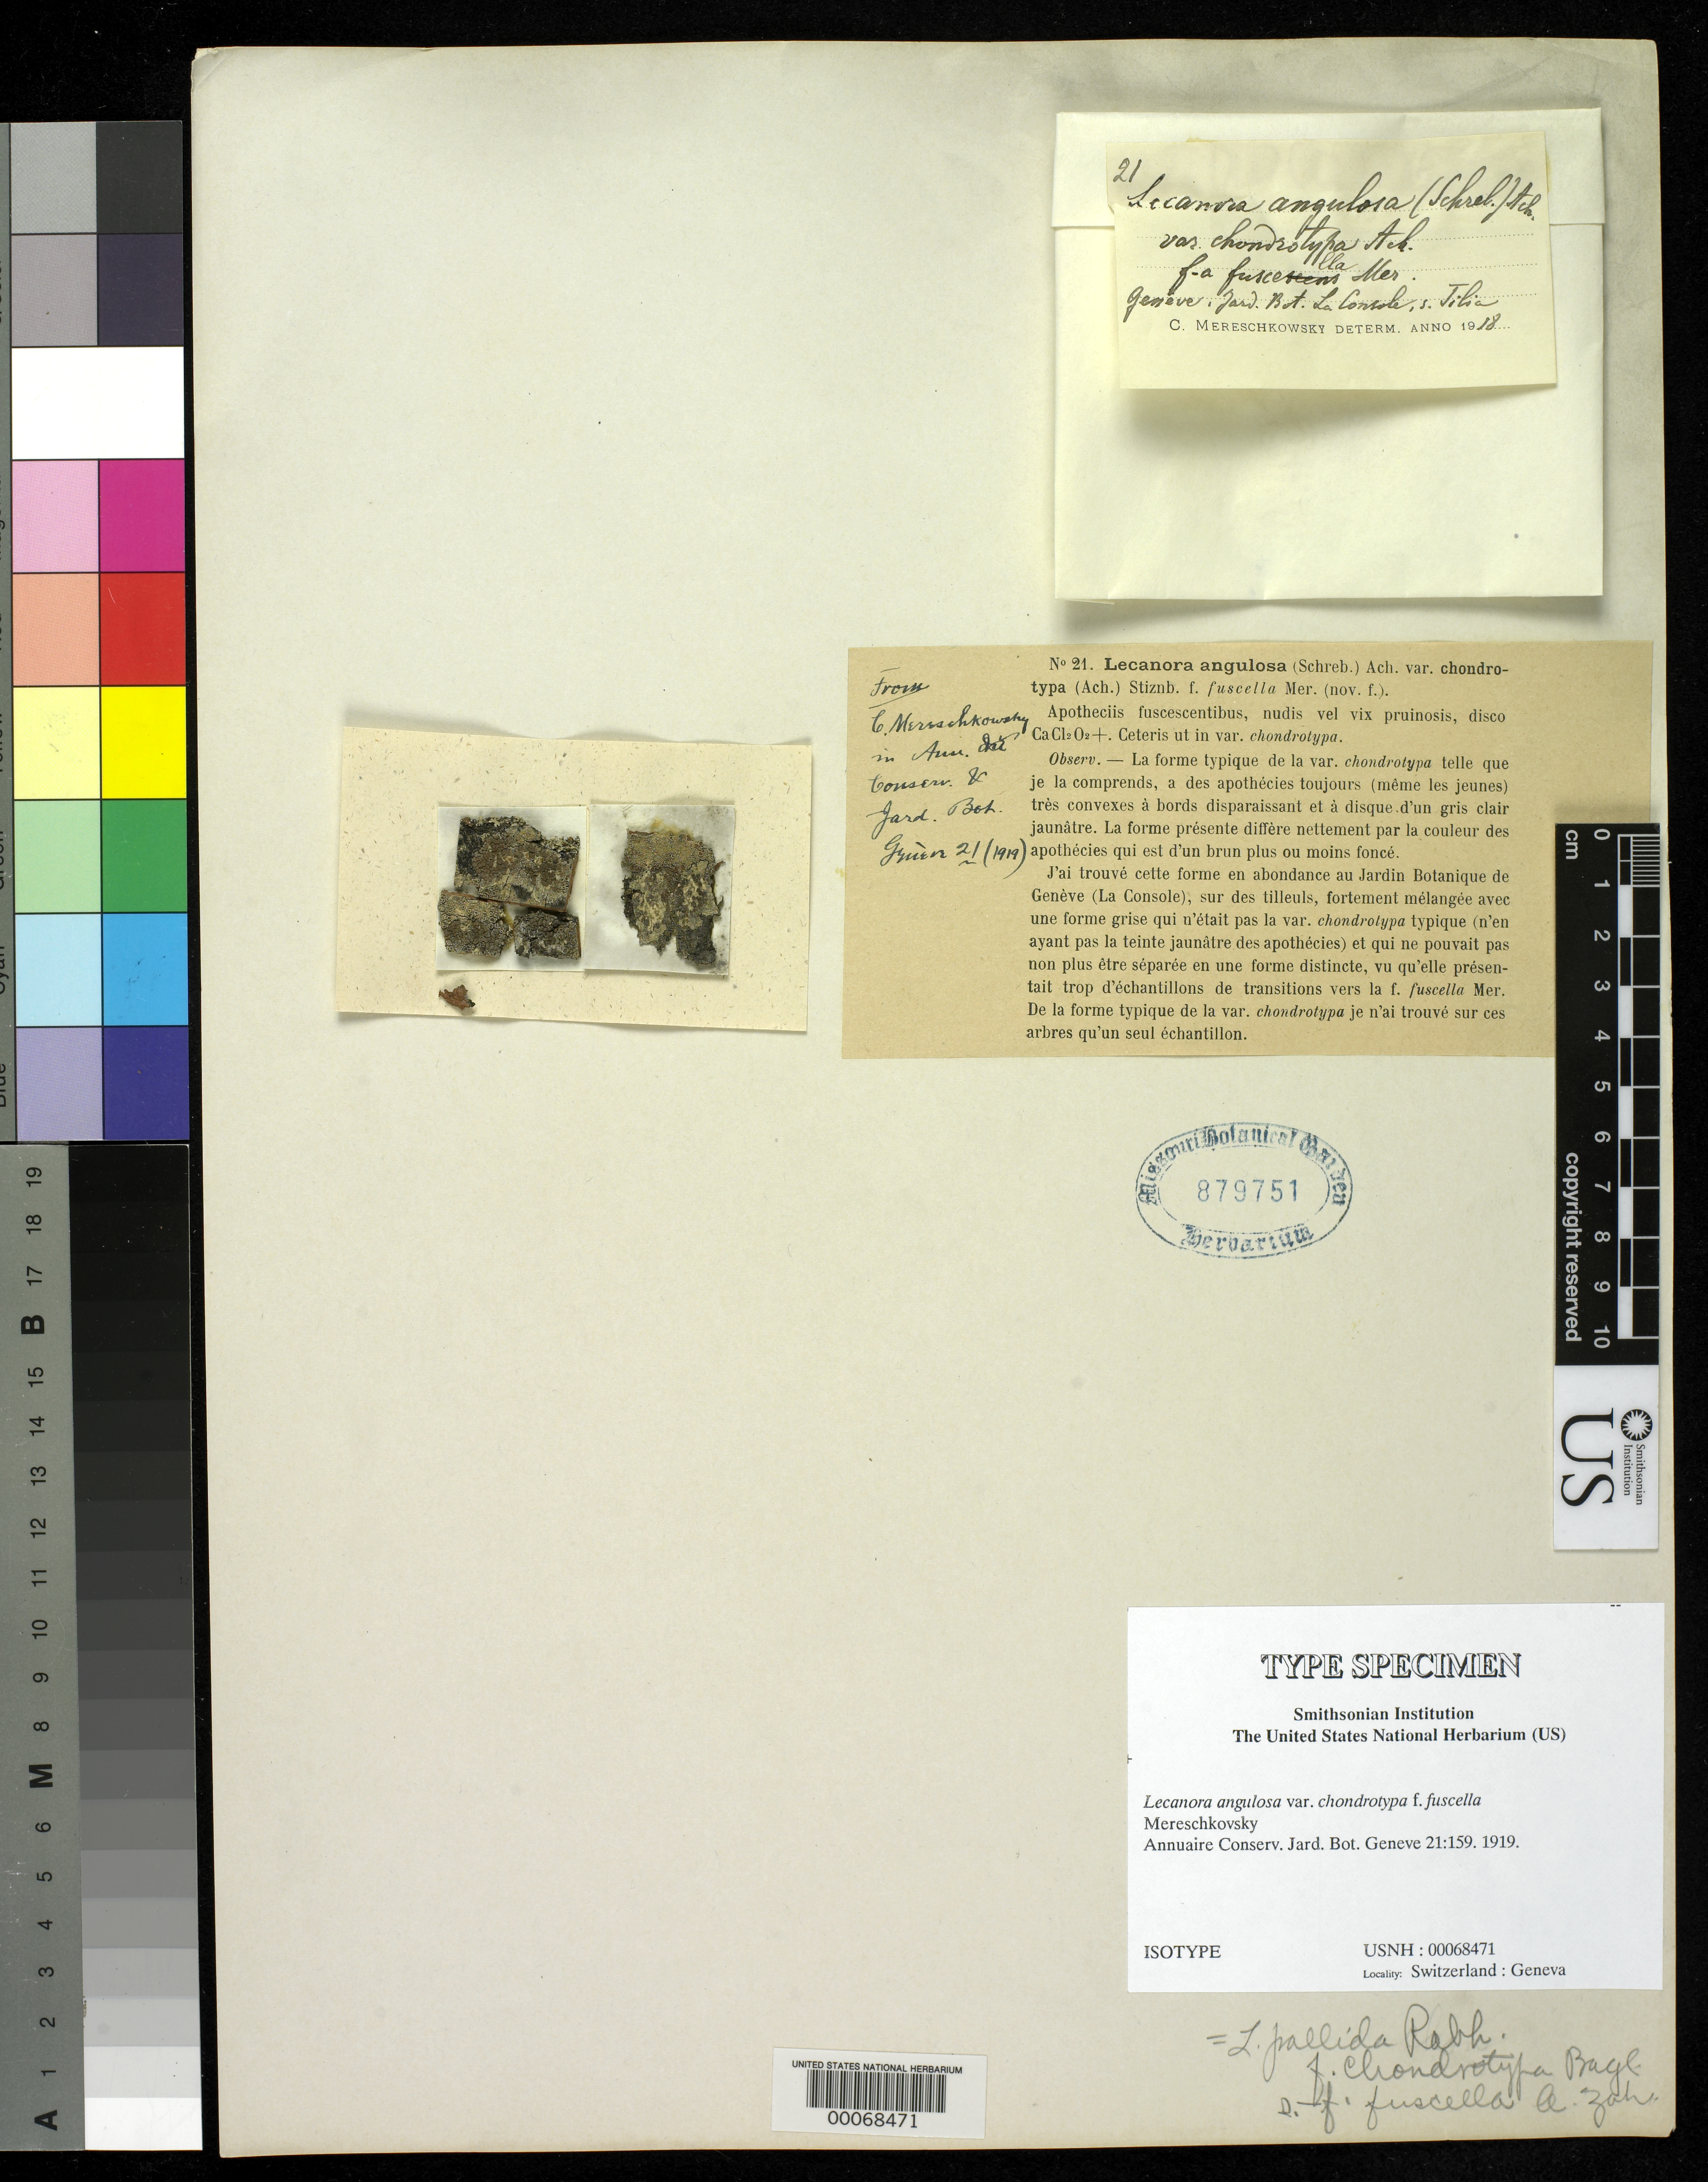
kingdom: Fungi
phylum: Ascomycota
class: Lecanoromycetes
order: Lecanorales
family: Lecanoraceae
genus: Lecanora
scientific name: Lecanora angulosa f. fuscella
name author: Mereschk.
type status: Isotype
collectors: K. S. Mereschkovsky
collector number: Mer. Exs. 21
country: Switzerland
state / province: Genève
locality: Geneve.